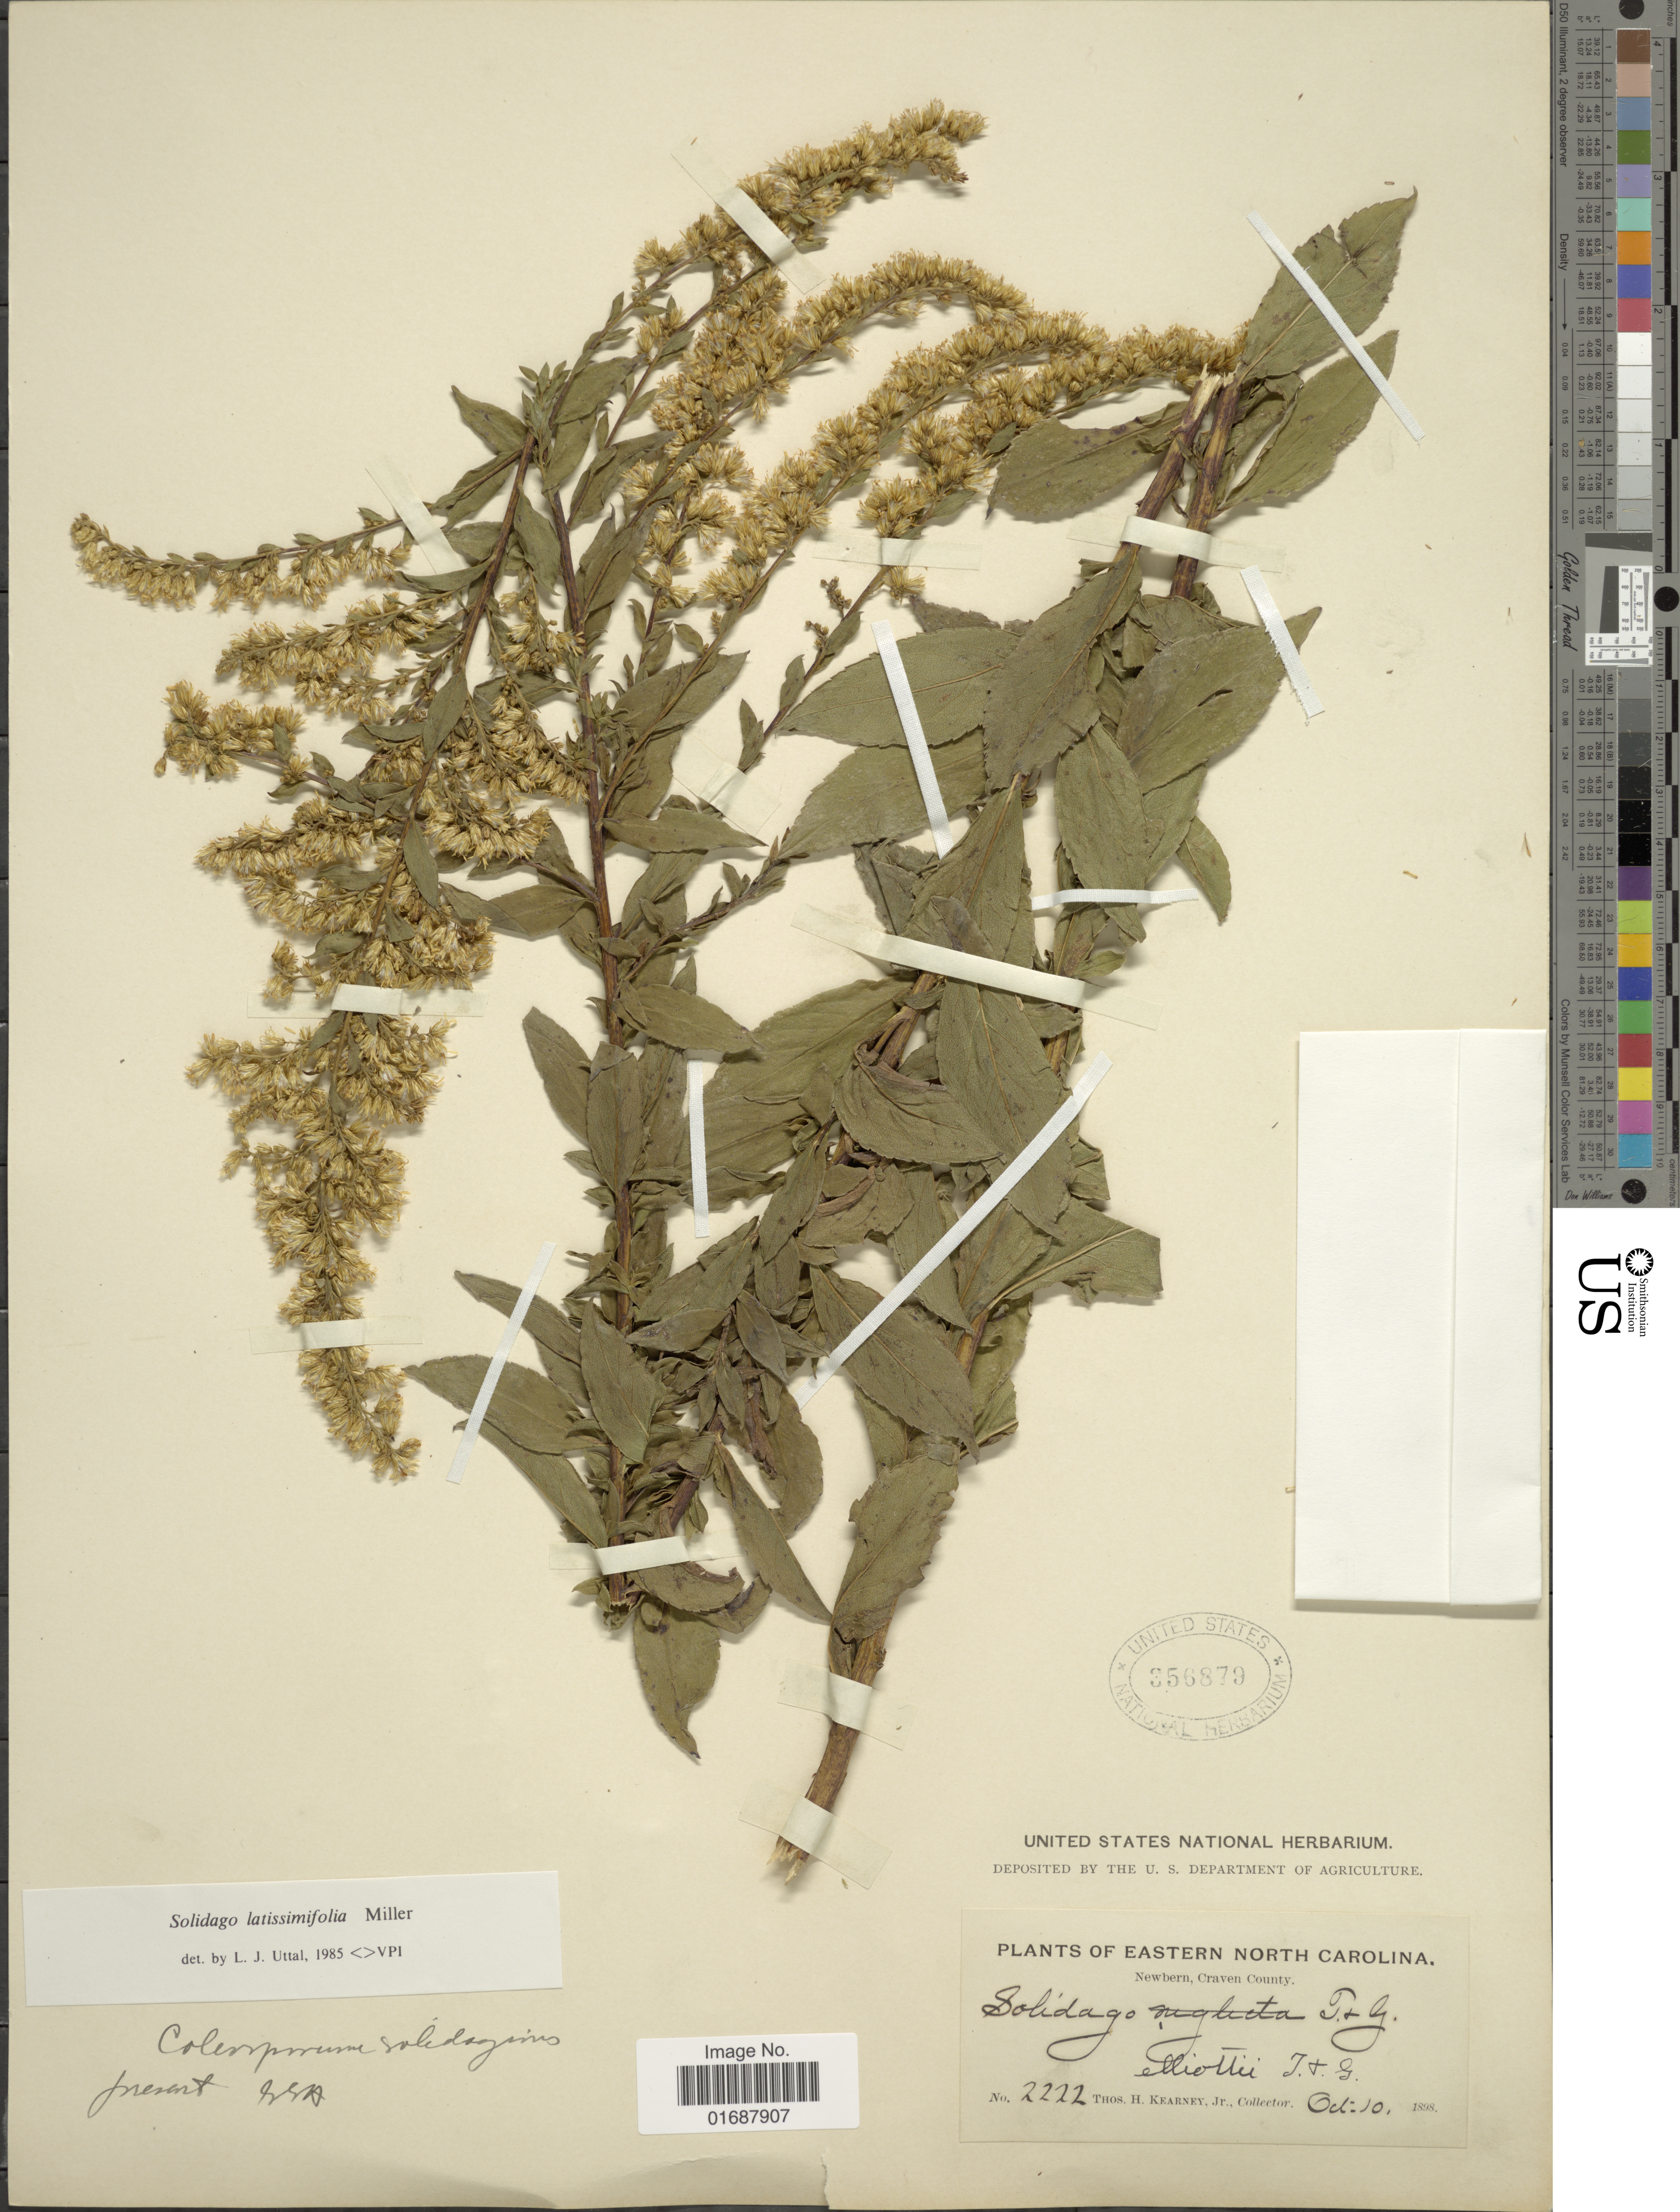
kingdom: Plantae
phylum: Tracheophyta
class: Magnoliopsida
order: Asterales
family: Asteraceae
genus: Solidago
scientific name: Solidago latissimifolia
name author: Mill.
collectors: T. H. Kearney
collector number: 2222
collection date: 1898-10-10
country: United States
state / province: North Carolina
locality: Newbern, Craven County.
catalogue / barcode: US 356879